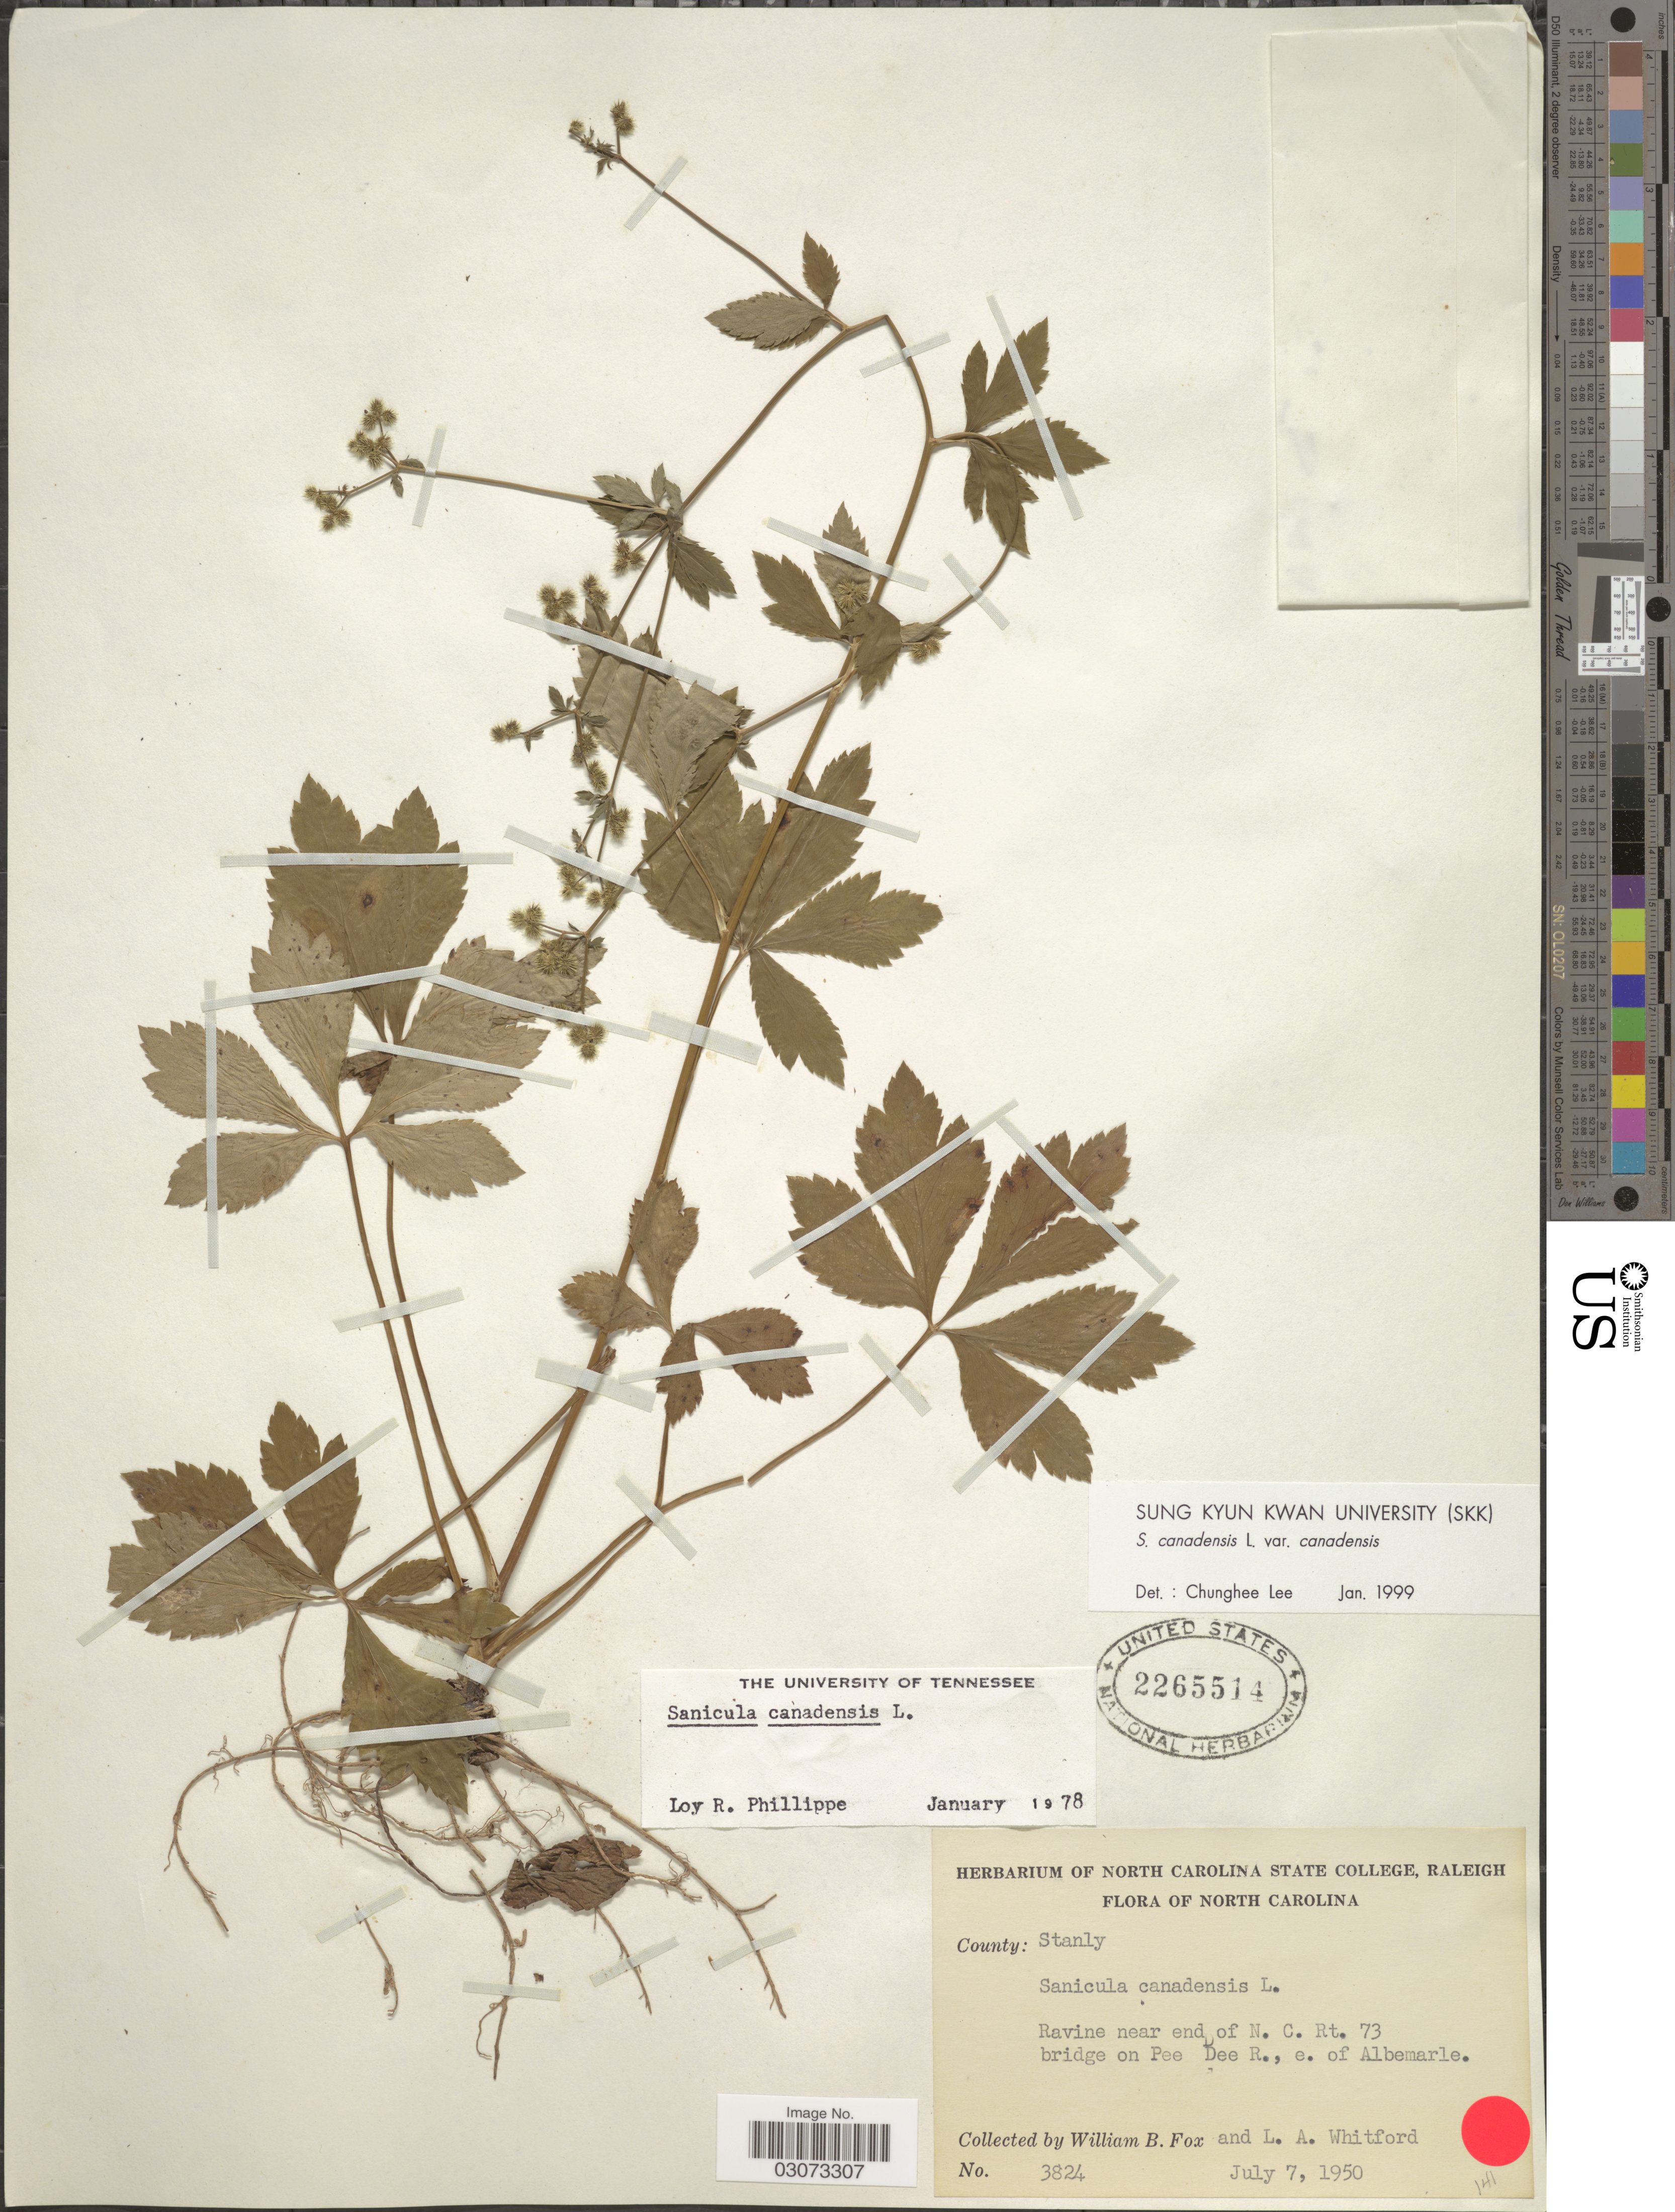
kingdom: Plantae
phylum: Tracheophyta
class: Magnoliopsida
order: Apiales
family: Apiaceae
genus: Sanicula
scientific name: Sanicula canadensis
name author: L.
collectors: W. B. Fox & L. Whitford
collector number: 3824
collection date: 1950-07-07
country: United States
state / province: North Carolina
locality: County: Stanly. Ravine near end of N.C. Rt. 73 bridge on Pee Dee R., e. of Albemarle.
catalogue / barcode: US 2265514